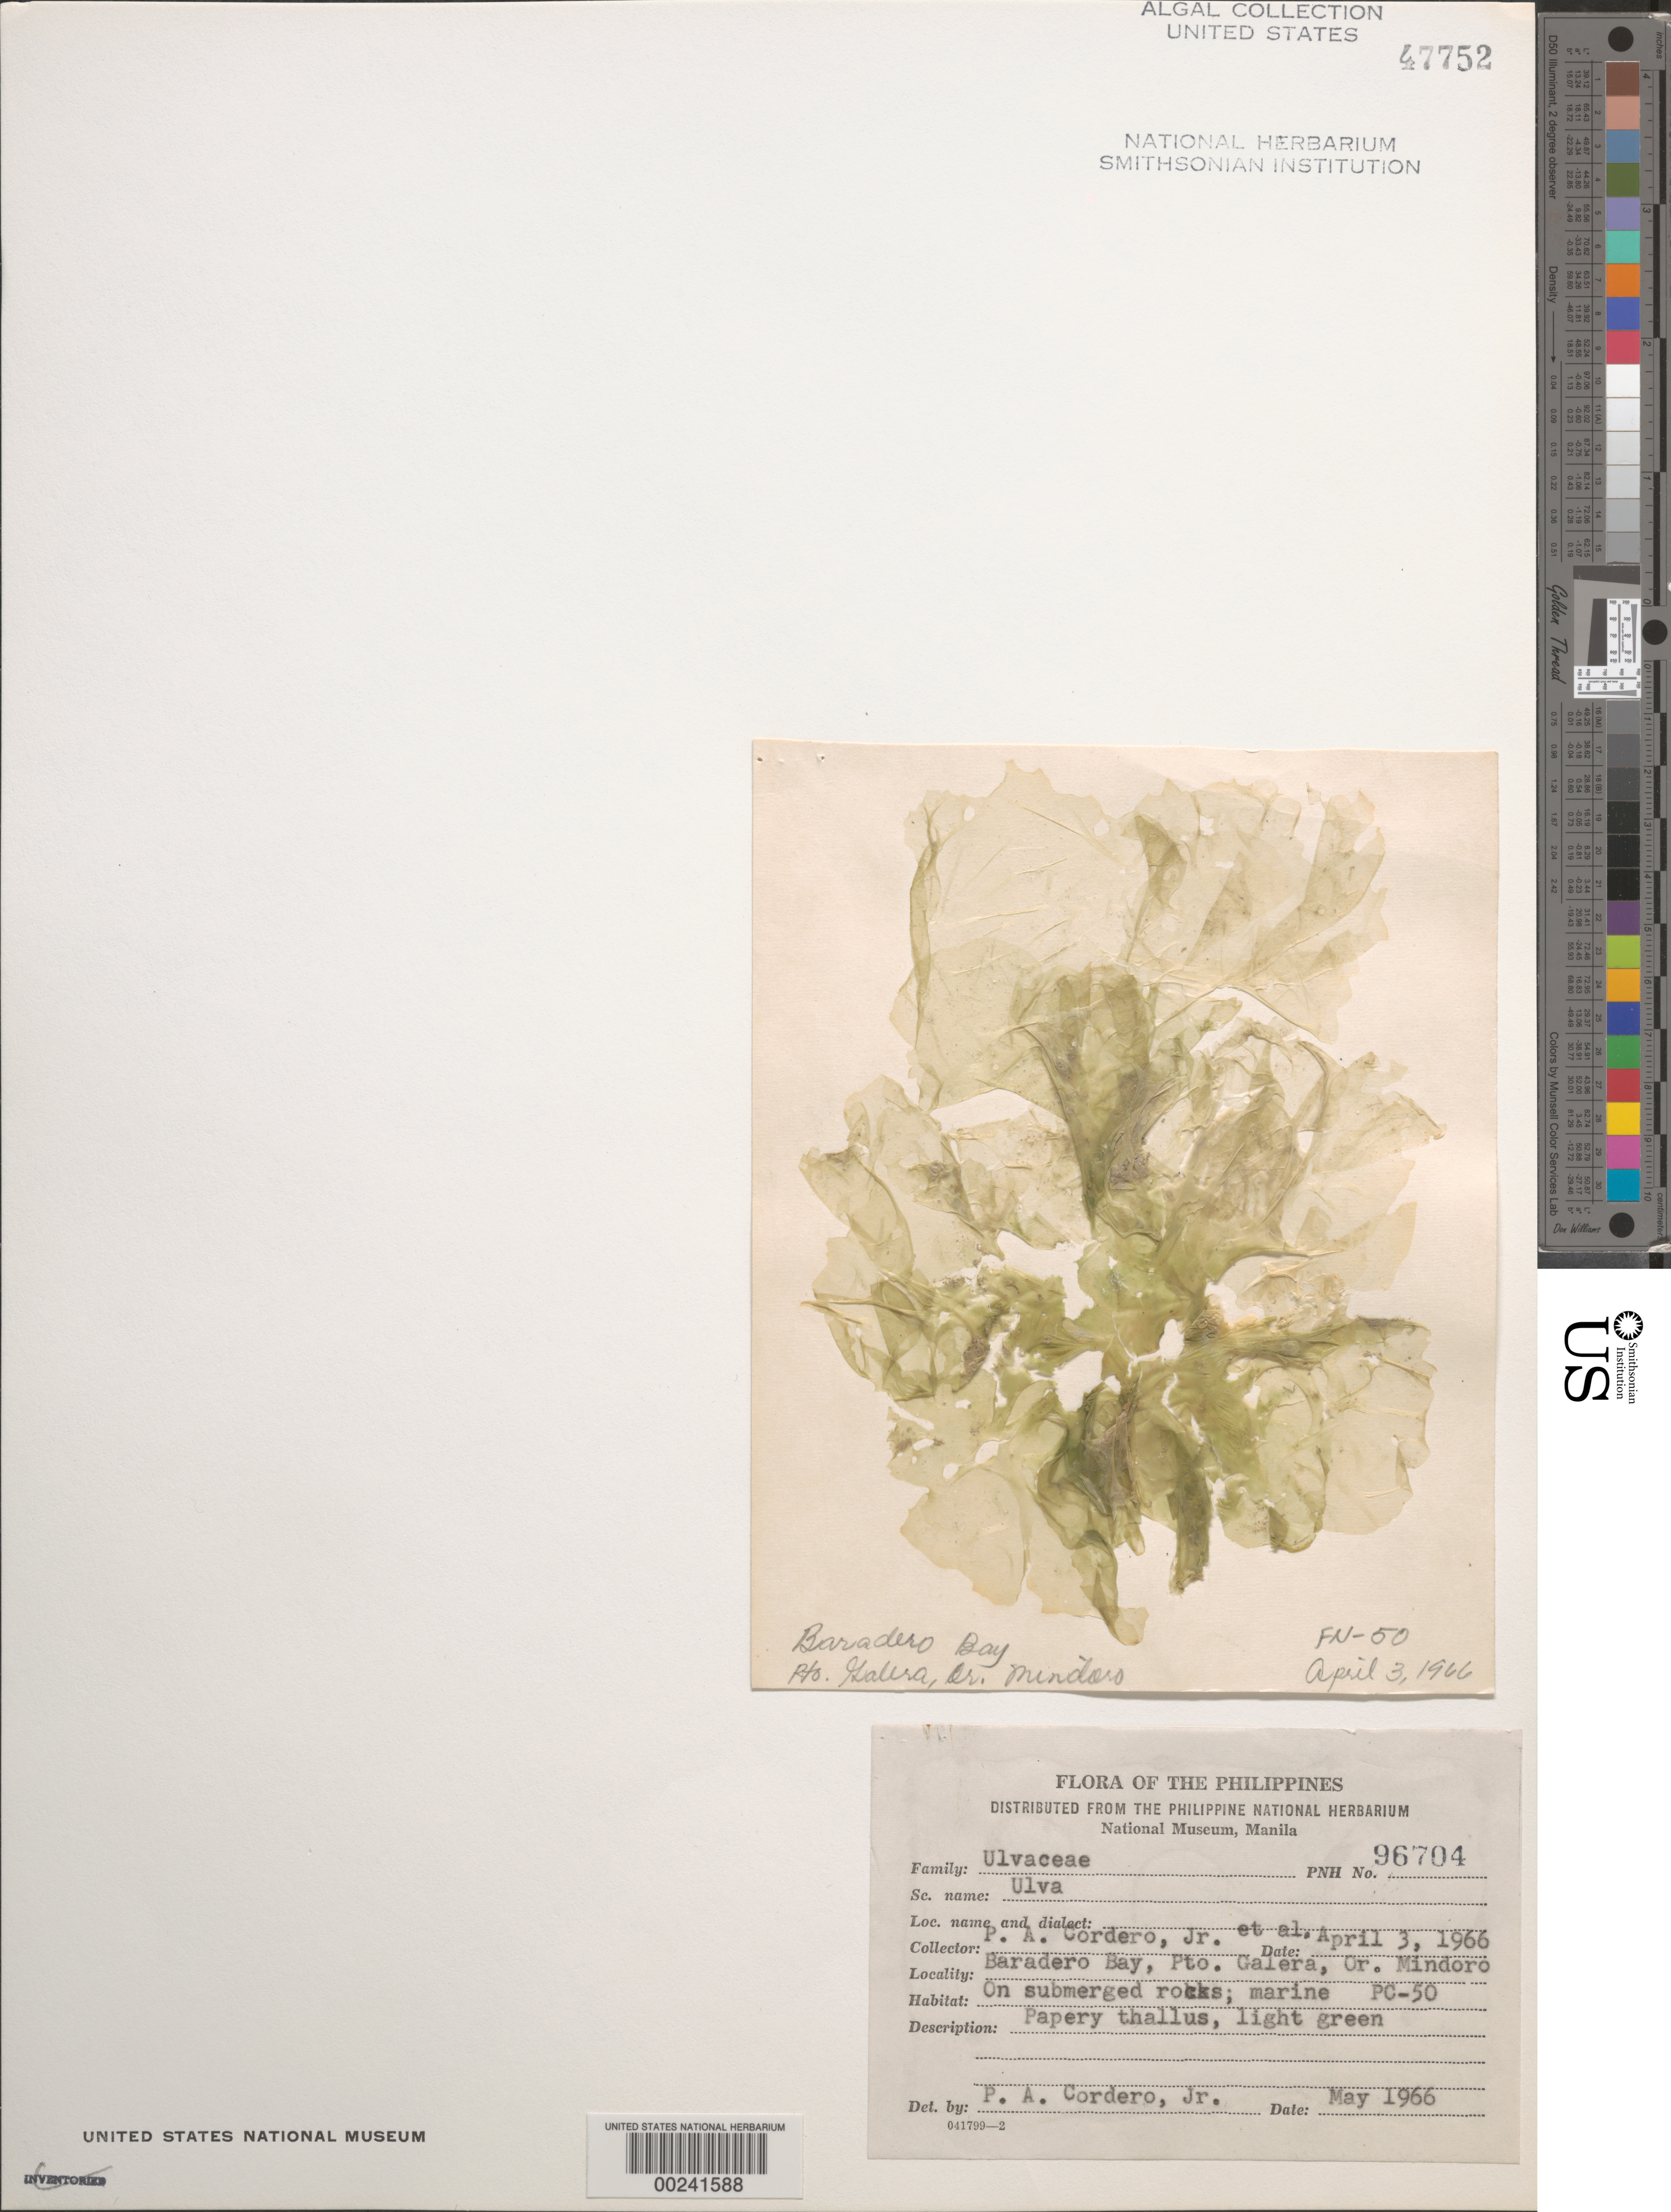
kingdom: Plantae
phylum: Chlorophyta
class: Ulvophyceae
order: Ulvales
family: Ulvaceae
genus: Ulva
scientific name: Ulva sp.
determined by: Cordero, P. A., Jr.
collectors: P. A. Cordero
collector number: Pc-50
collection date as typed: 03 Apr 1966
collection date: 1966-04-03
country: Philippines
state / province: Mimaropa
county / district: Mindoro Oriental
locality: Baradero bay, puerto galera, mindoro oriental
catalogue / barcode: US 47752